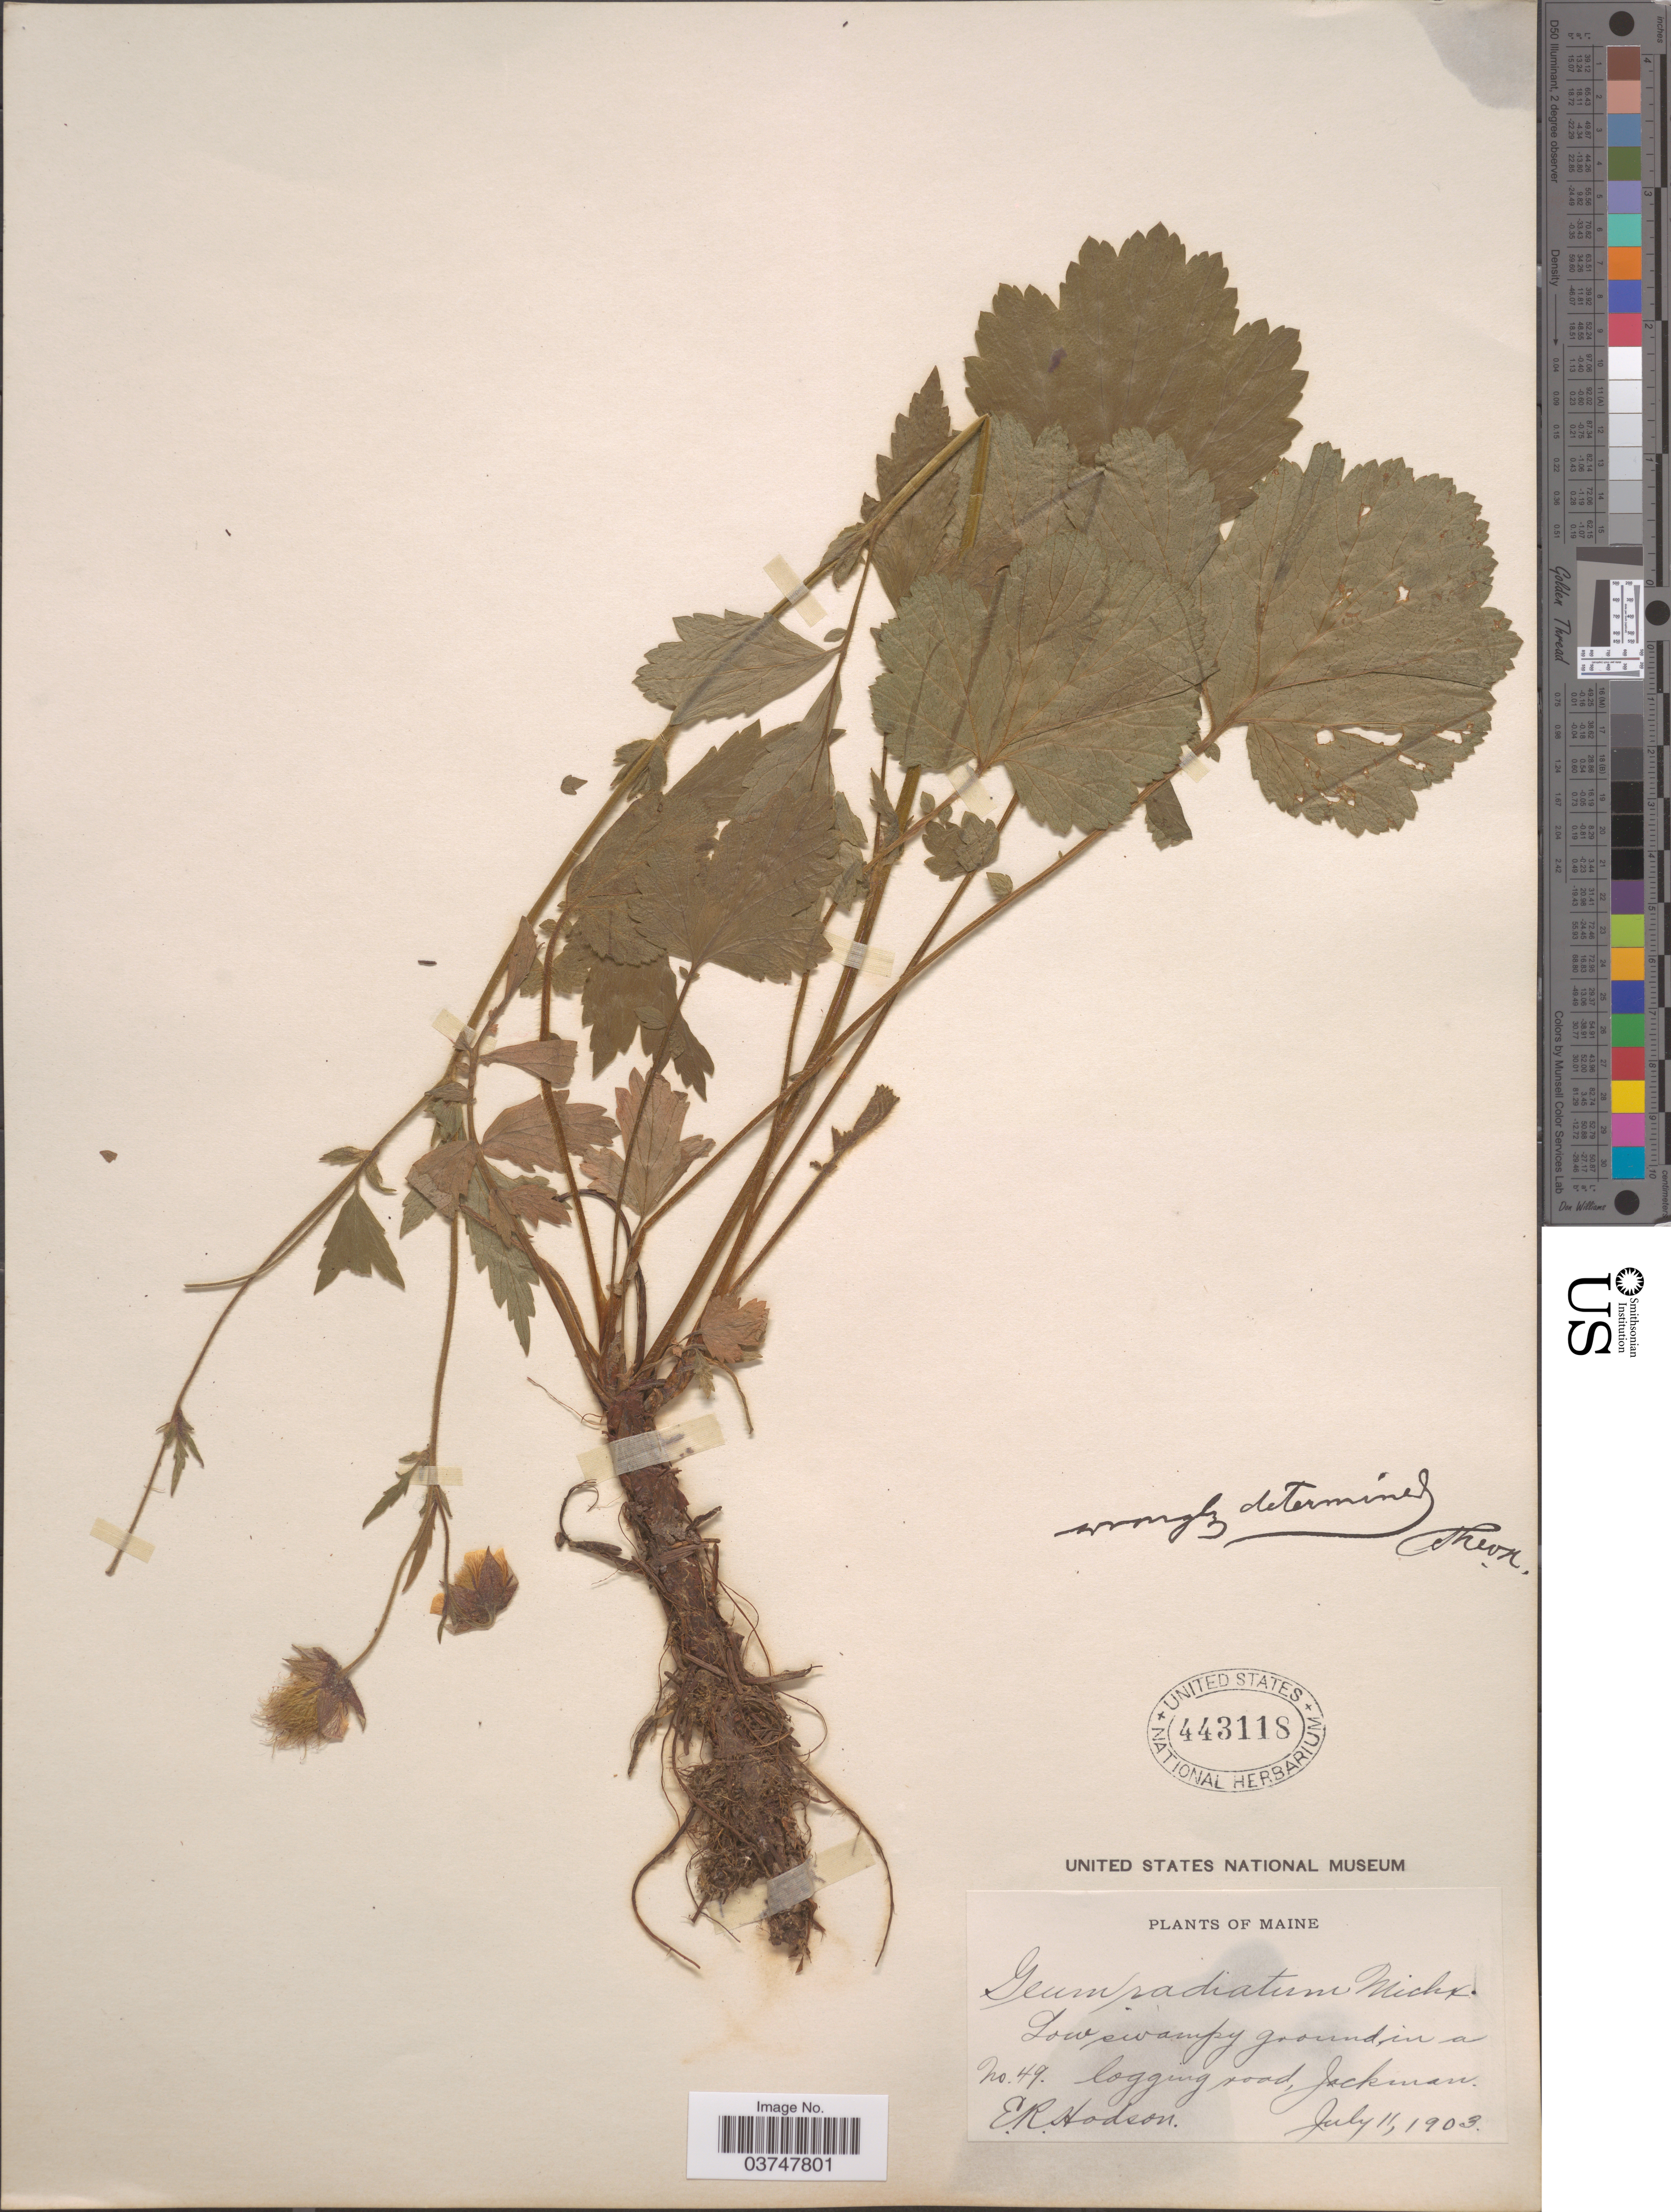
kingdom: Plantae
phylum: Tracheophyta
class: Magnoliopsida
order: Rosales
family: Rosaceae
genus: Geum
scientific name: Geum peckii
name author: Pursh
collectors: E. Hodson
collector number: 49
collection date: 1903-07-11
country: United States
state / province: Maine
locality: Logging road, Jackman.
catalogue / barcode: US 443118